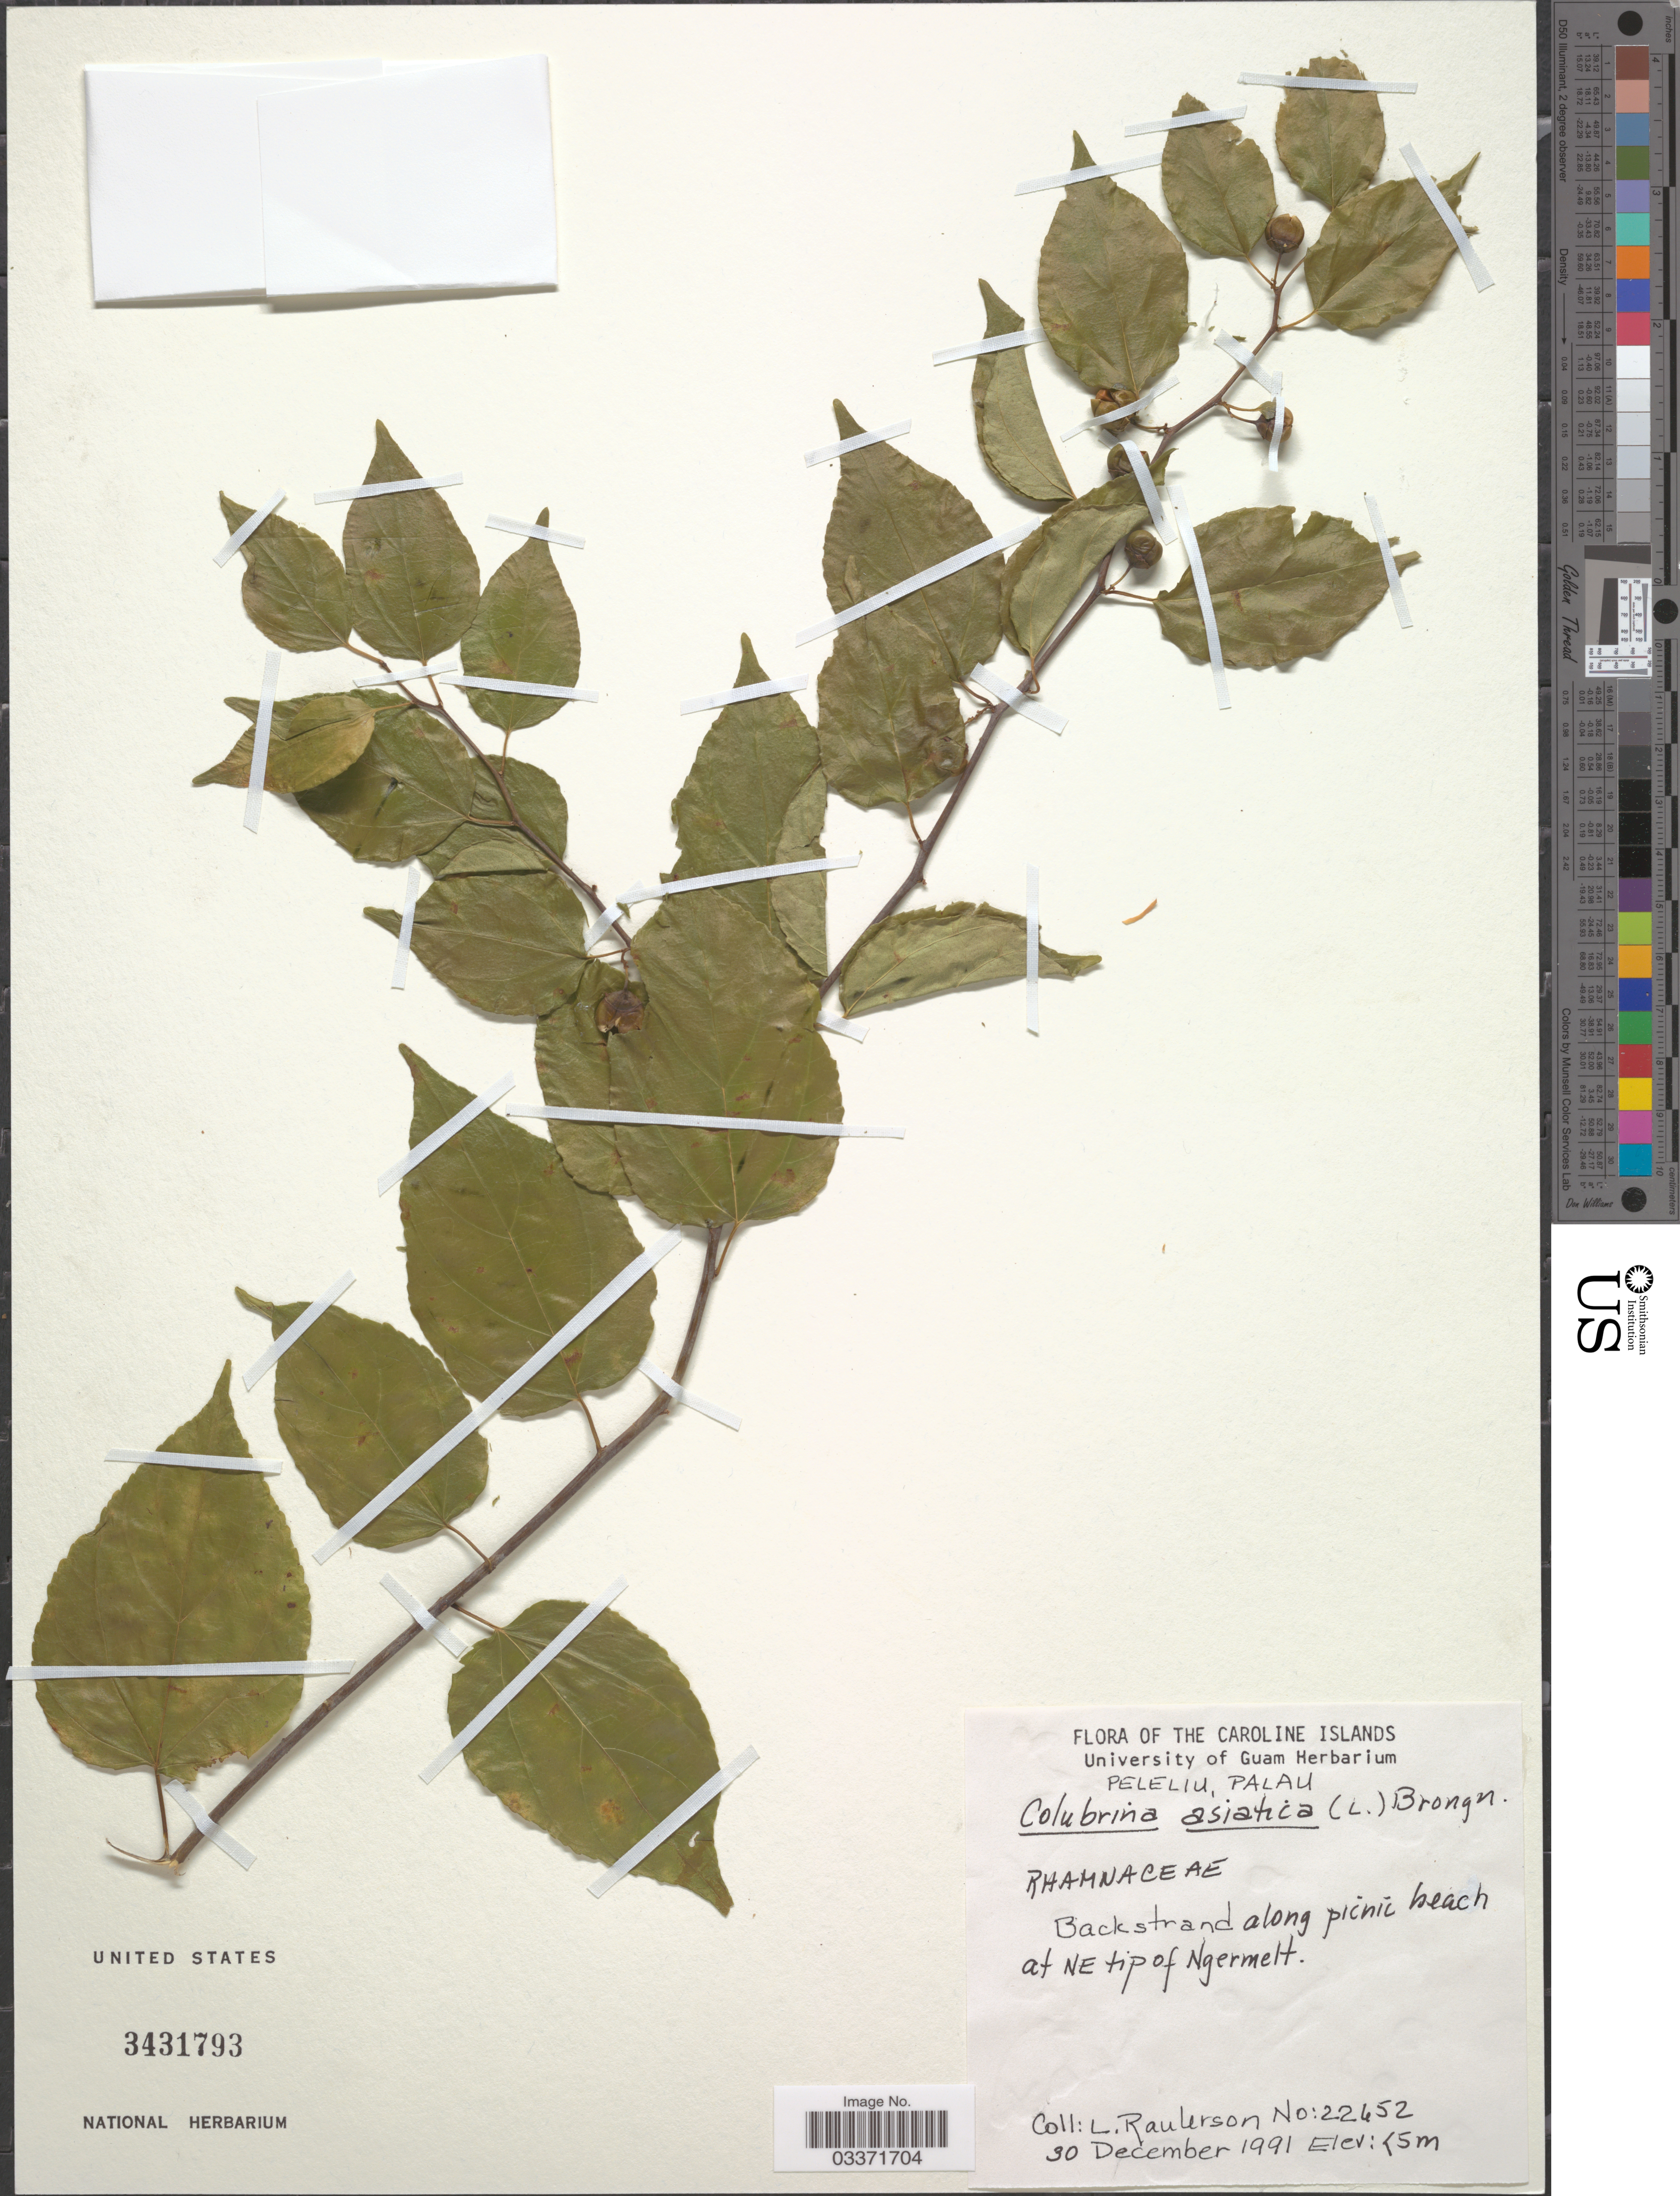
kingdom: Plantae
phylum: Tracheophyta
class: Magnoliopsida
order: Rosales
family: Rhamnaceae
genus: Colubrina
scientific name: Colubrina asiatica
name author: (L.) Brongn.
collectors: L. Raulerson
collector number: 22452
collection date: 1991-12-30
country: Palau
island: Peleliu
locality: The Caroline Islands, Peleliu, Palau, Backstrand along picnic beach at NE tip of Ngermelt.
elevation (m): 5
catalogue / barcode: US 3431793